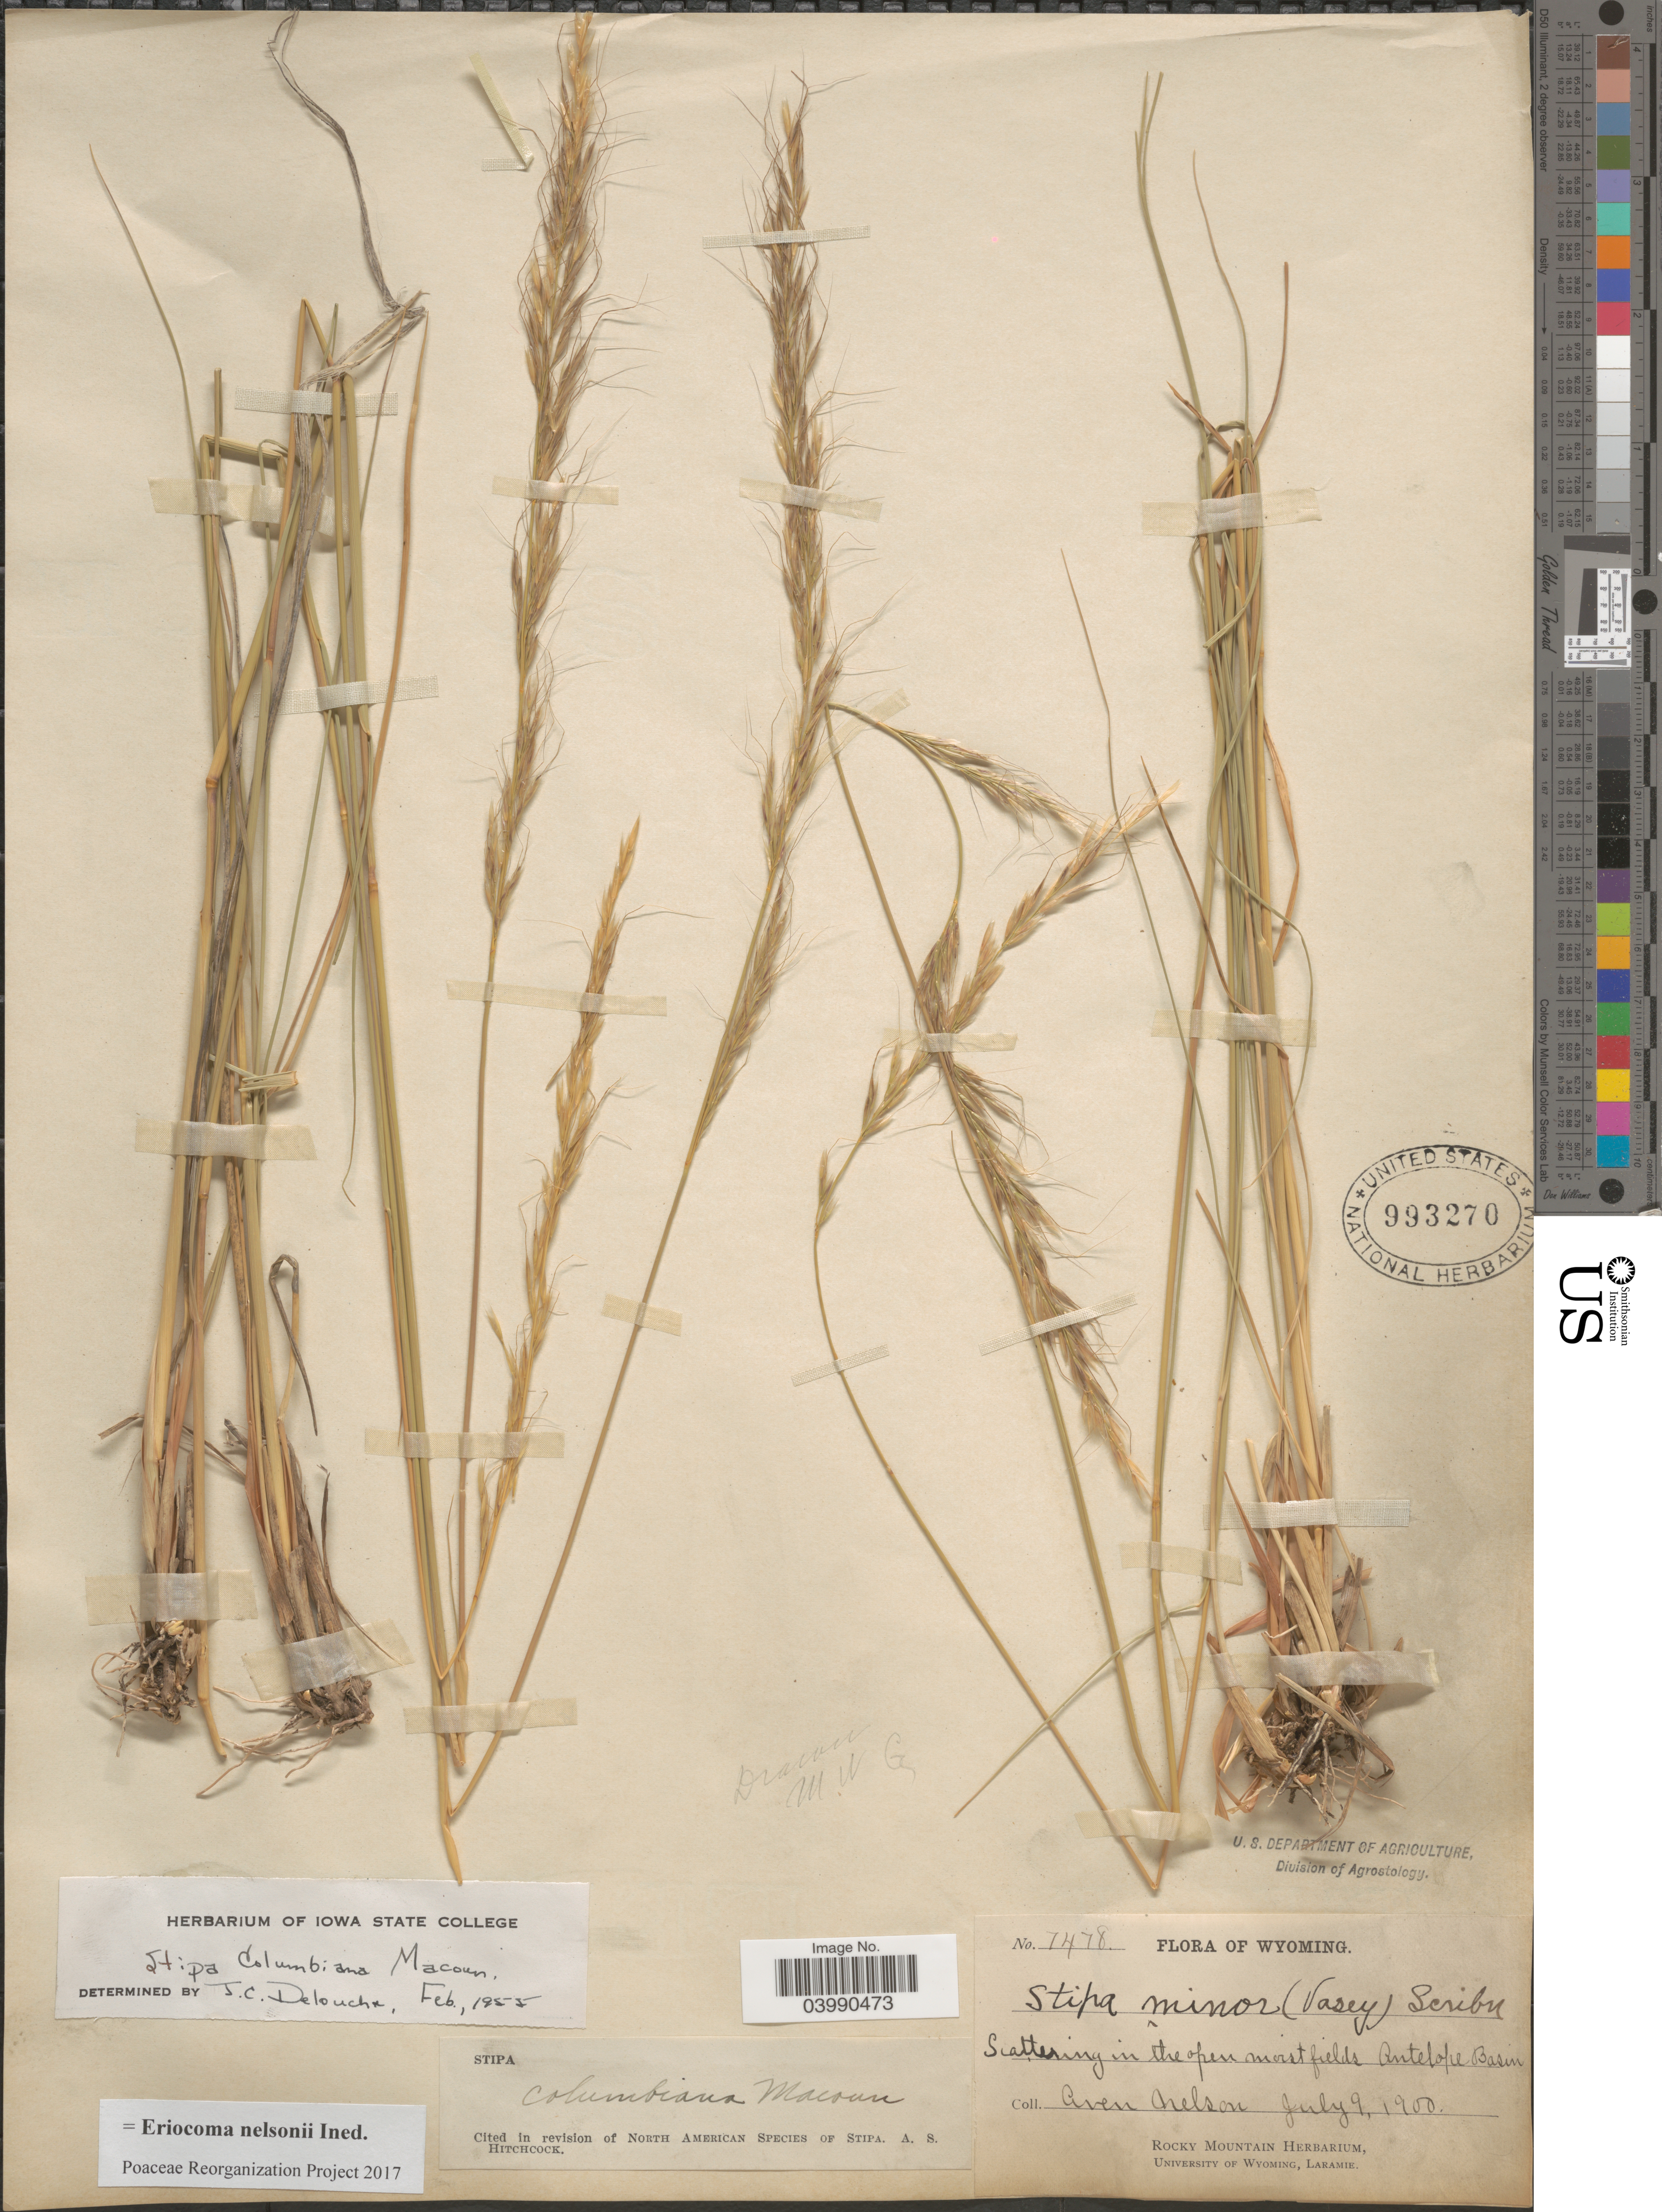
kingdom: Plantae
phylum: Tracheophyta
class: Liliopsida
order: Poales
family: Poaceae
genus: Eriocoma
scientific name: Eriocoma nelsonii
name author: (Scribn.) Romasch.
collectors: A. Nelson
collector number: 7478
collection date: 1900-07-09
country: United States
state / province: Wyoming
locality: Scattering in the open moist fields Antelope Basin.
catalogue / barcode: US 993270